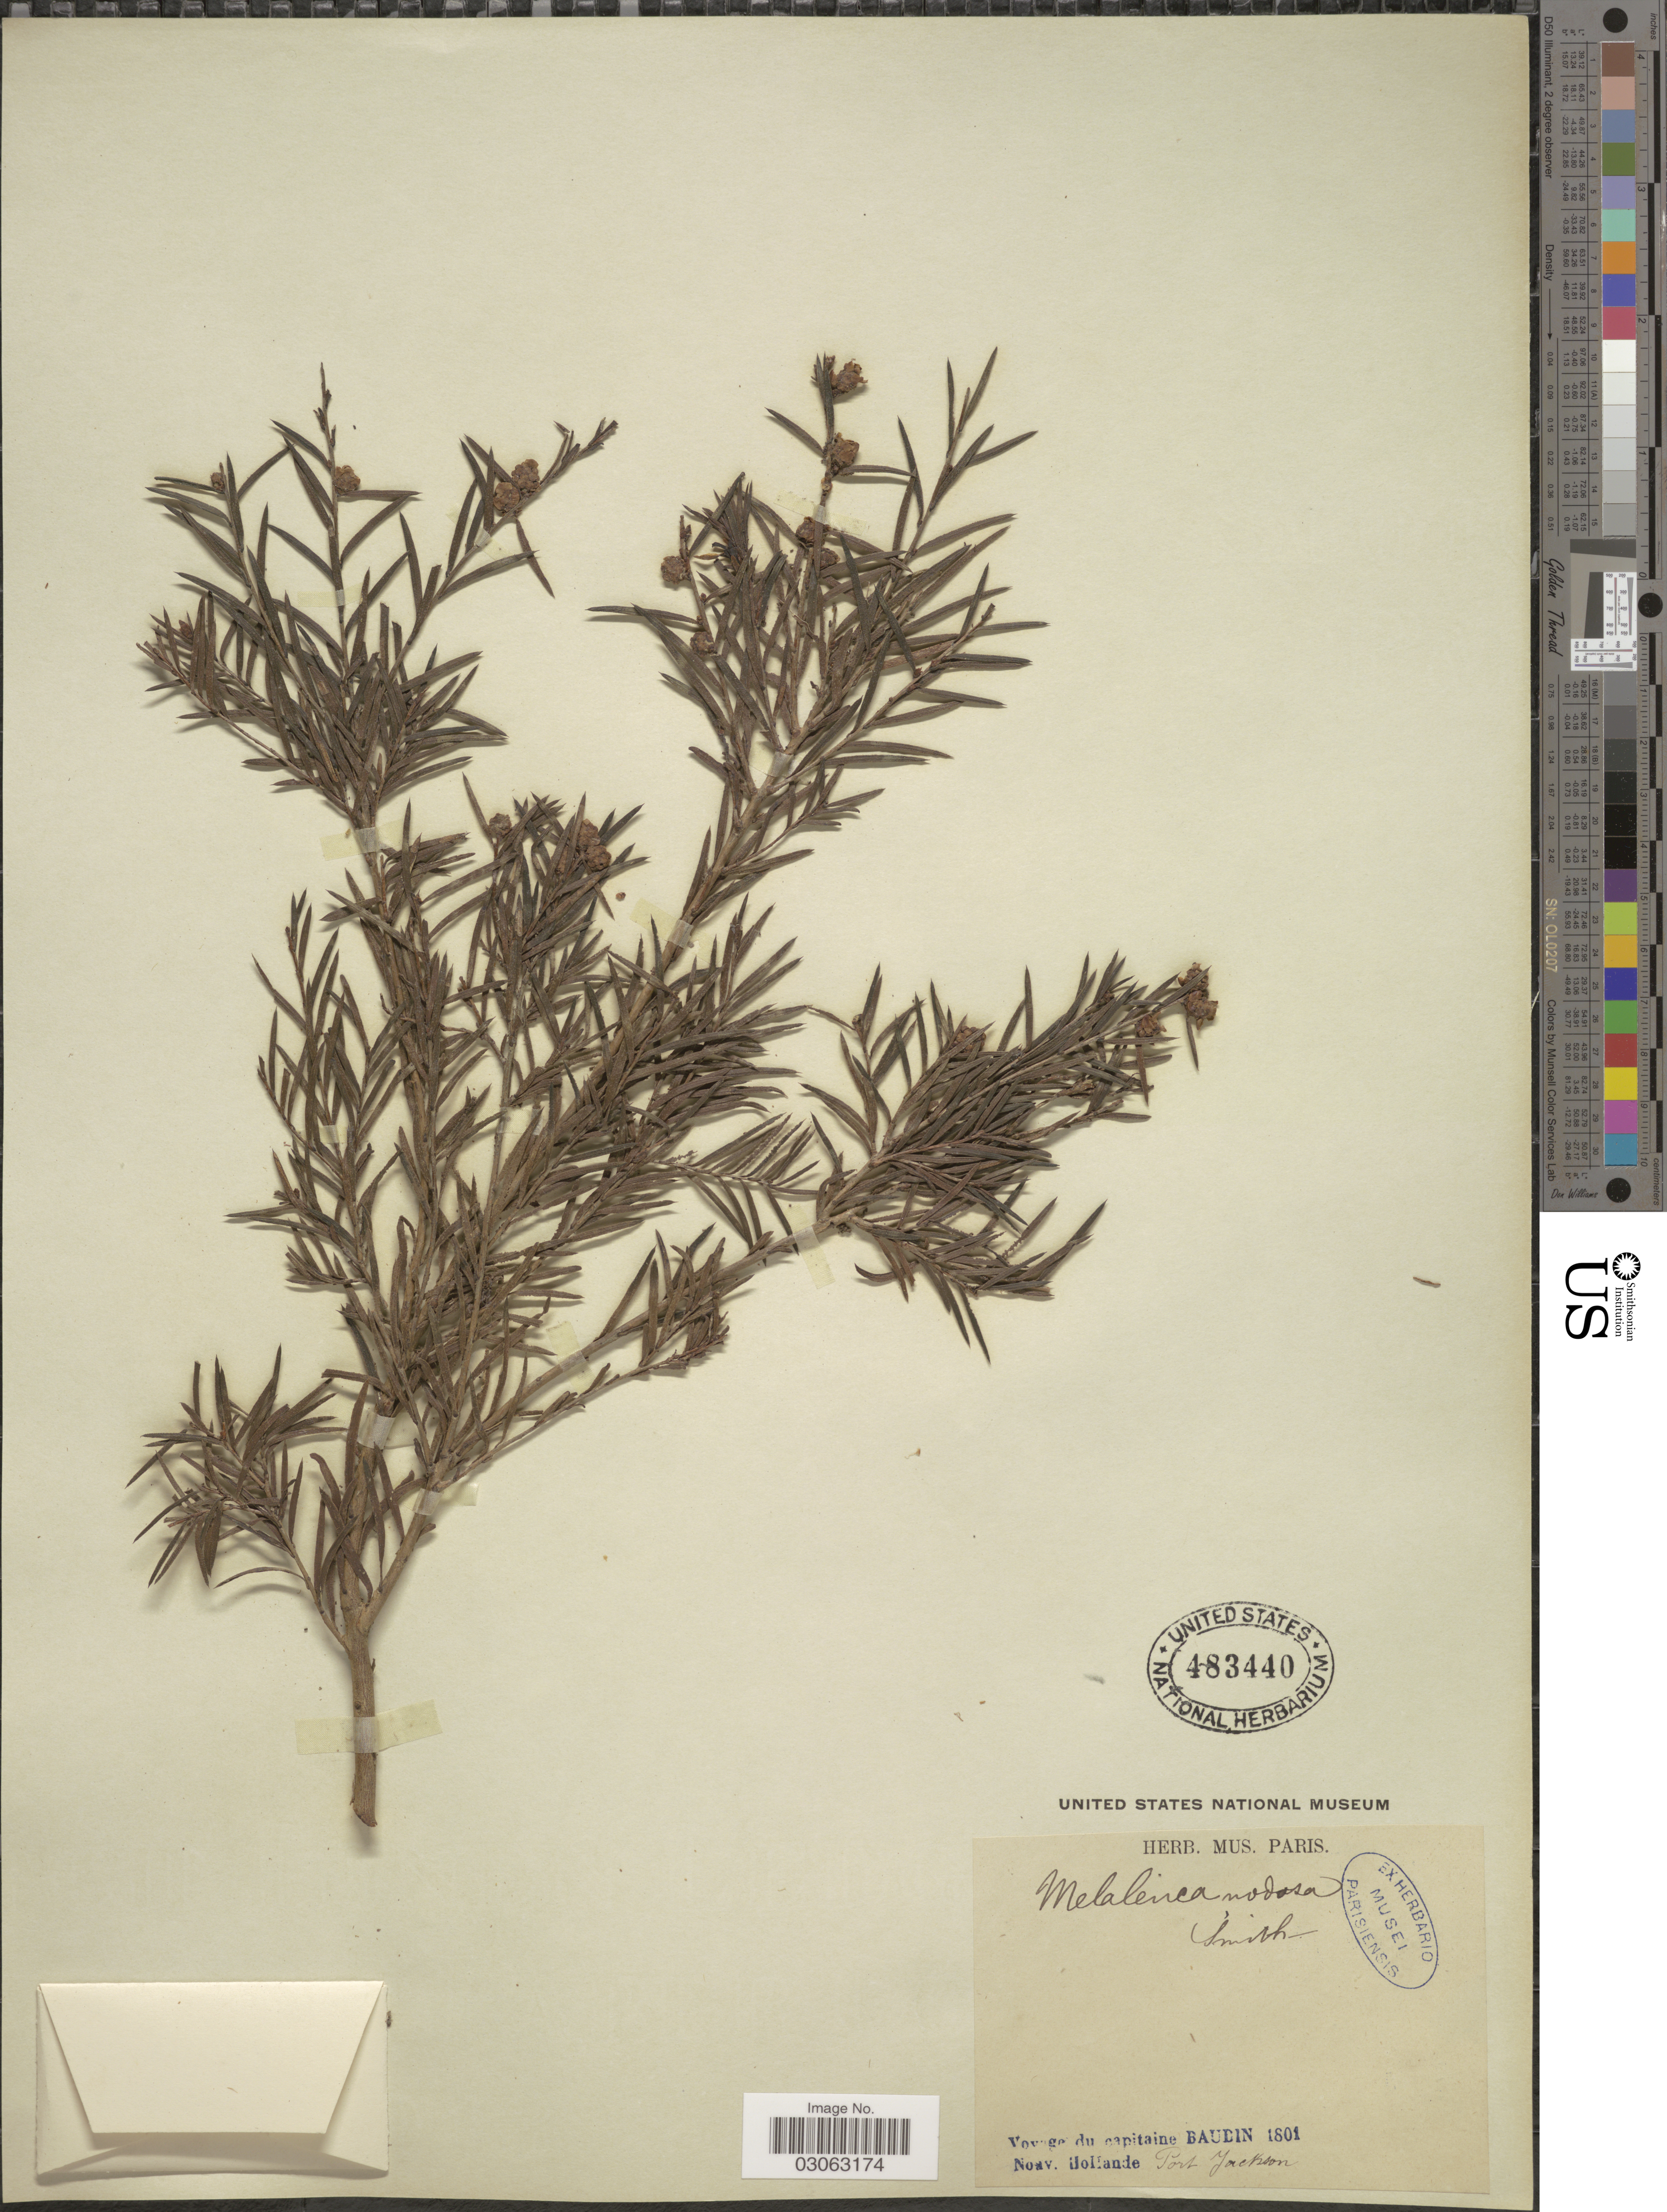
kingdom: Plantae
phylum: Tracheophyta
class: Magnoliopsida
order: Myrtales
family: Myrtaceae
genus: Melaleuca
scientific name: Melaleuca nodosa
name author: (Sol. ex Gaertn.) Sm.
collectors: T. Baudin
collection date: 1801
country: Australia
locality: Nouv. Hollande. Port Jackson.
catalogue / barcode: US 483440